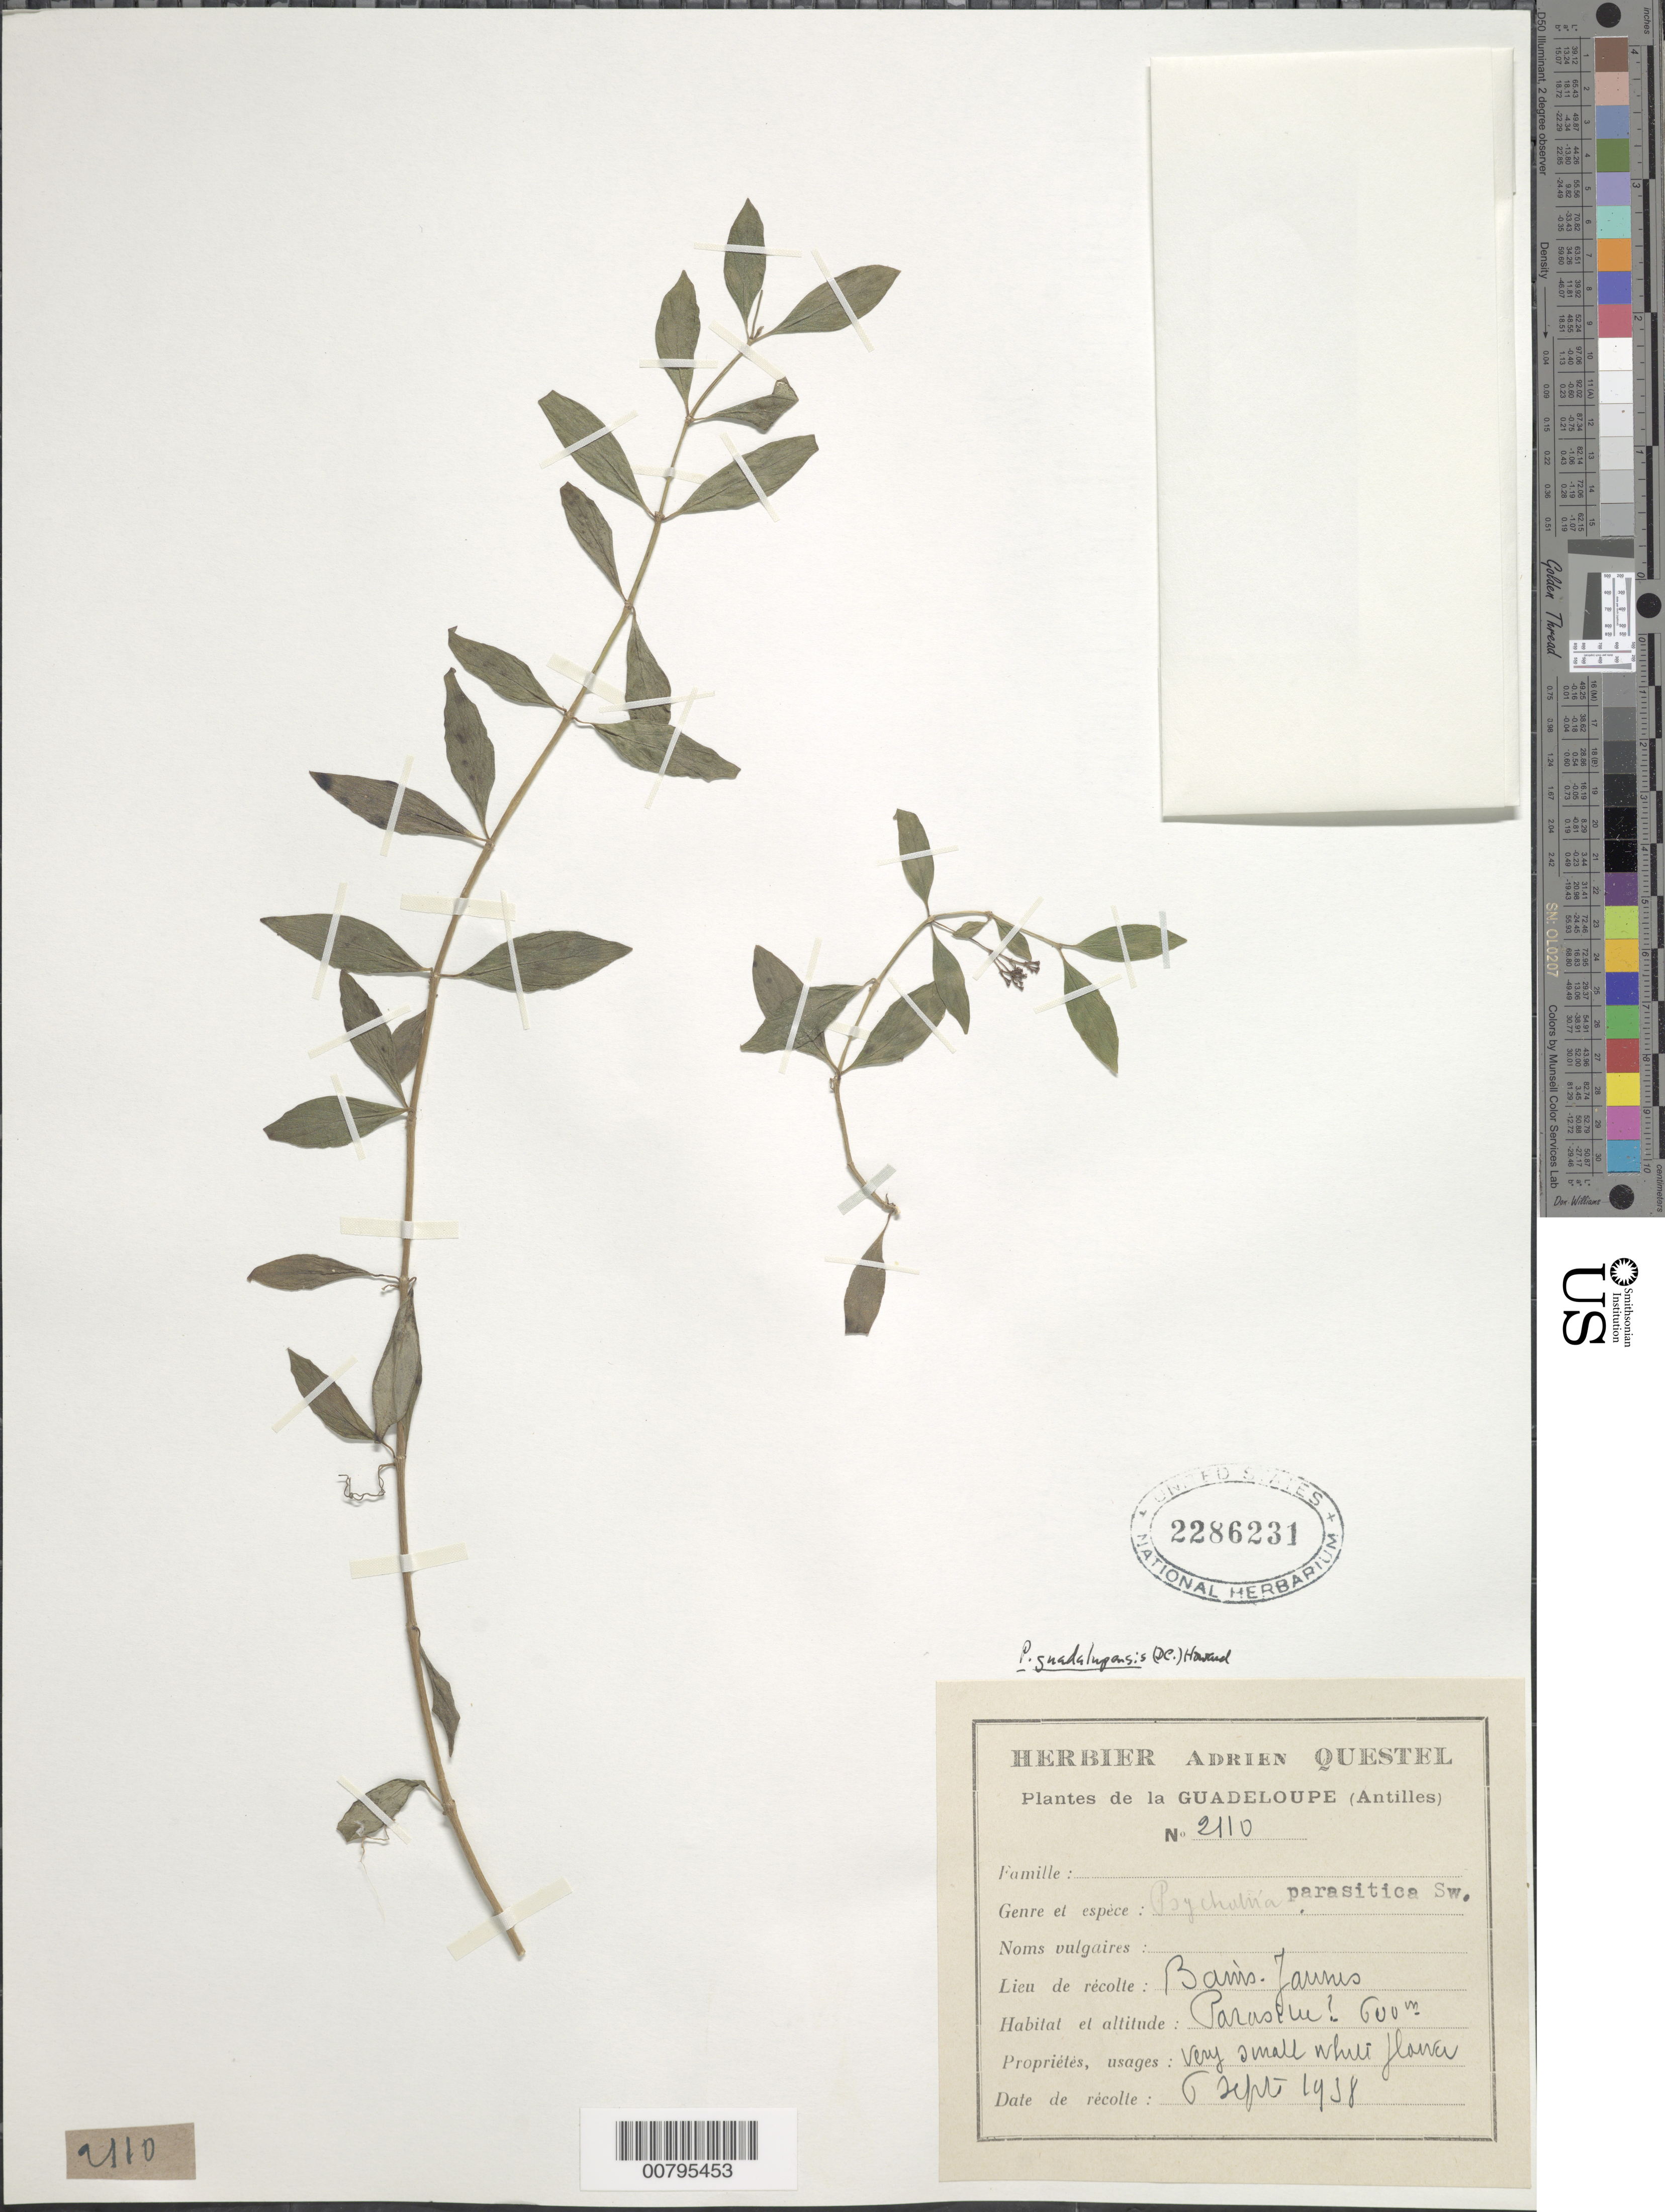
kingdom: Plantae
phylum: Tracheophyta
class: Magnoliopsida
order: Gentianales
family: Rubiaceae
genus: Notopleura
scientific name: Notopleura guadalupensis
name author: (DC.) C.M. Taylor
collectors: A. Questel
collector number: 2110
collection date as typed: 06 Sep 1938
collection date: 1938-09-06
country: Guadeloupe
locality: Bains. Jannes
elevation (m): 600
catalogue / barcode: US 2286231